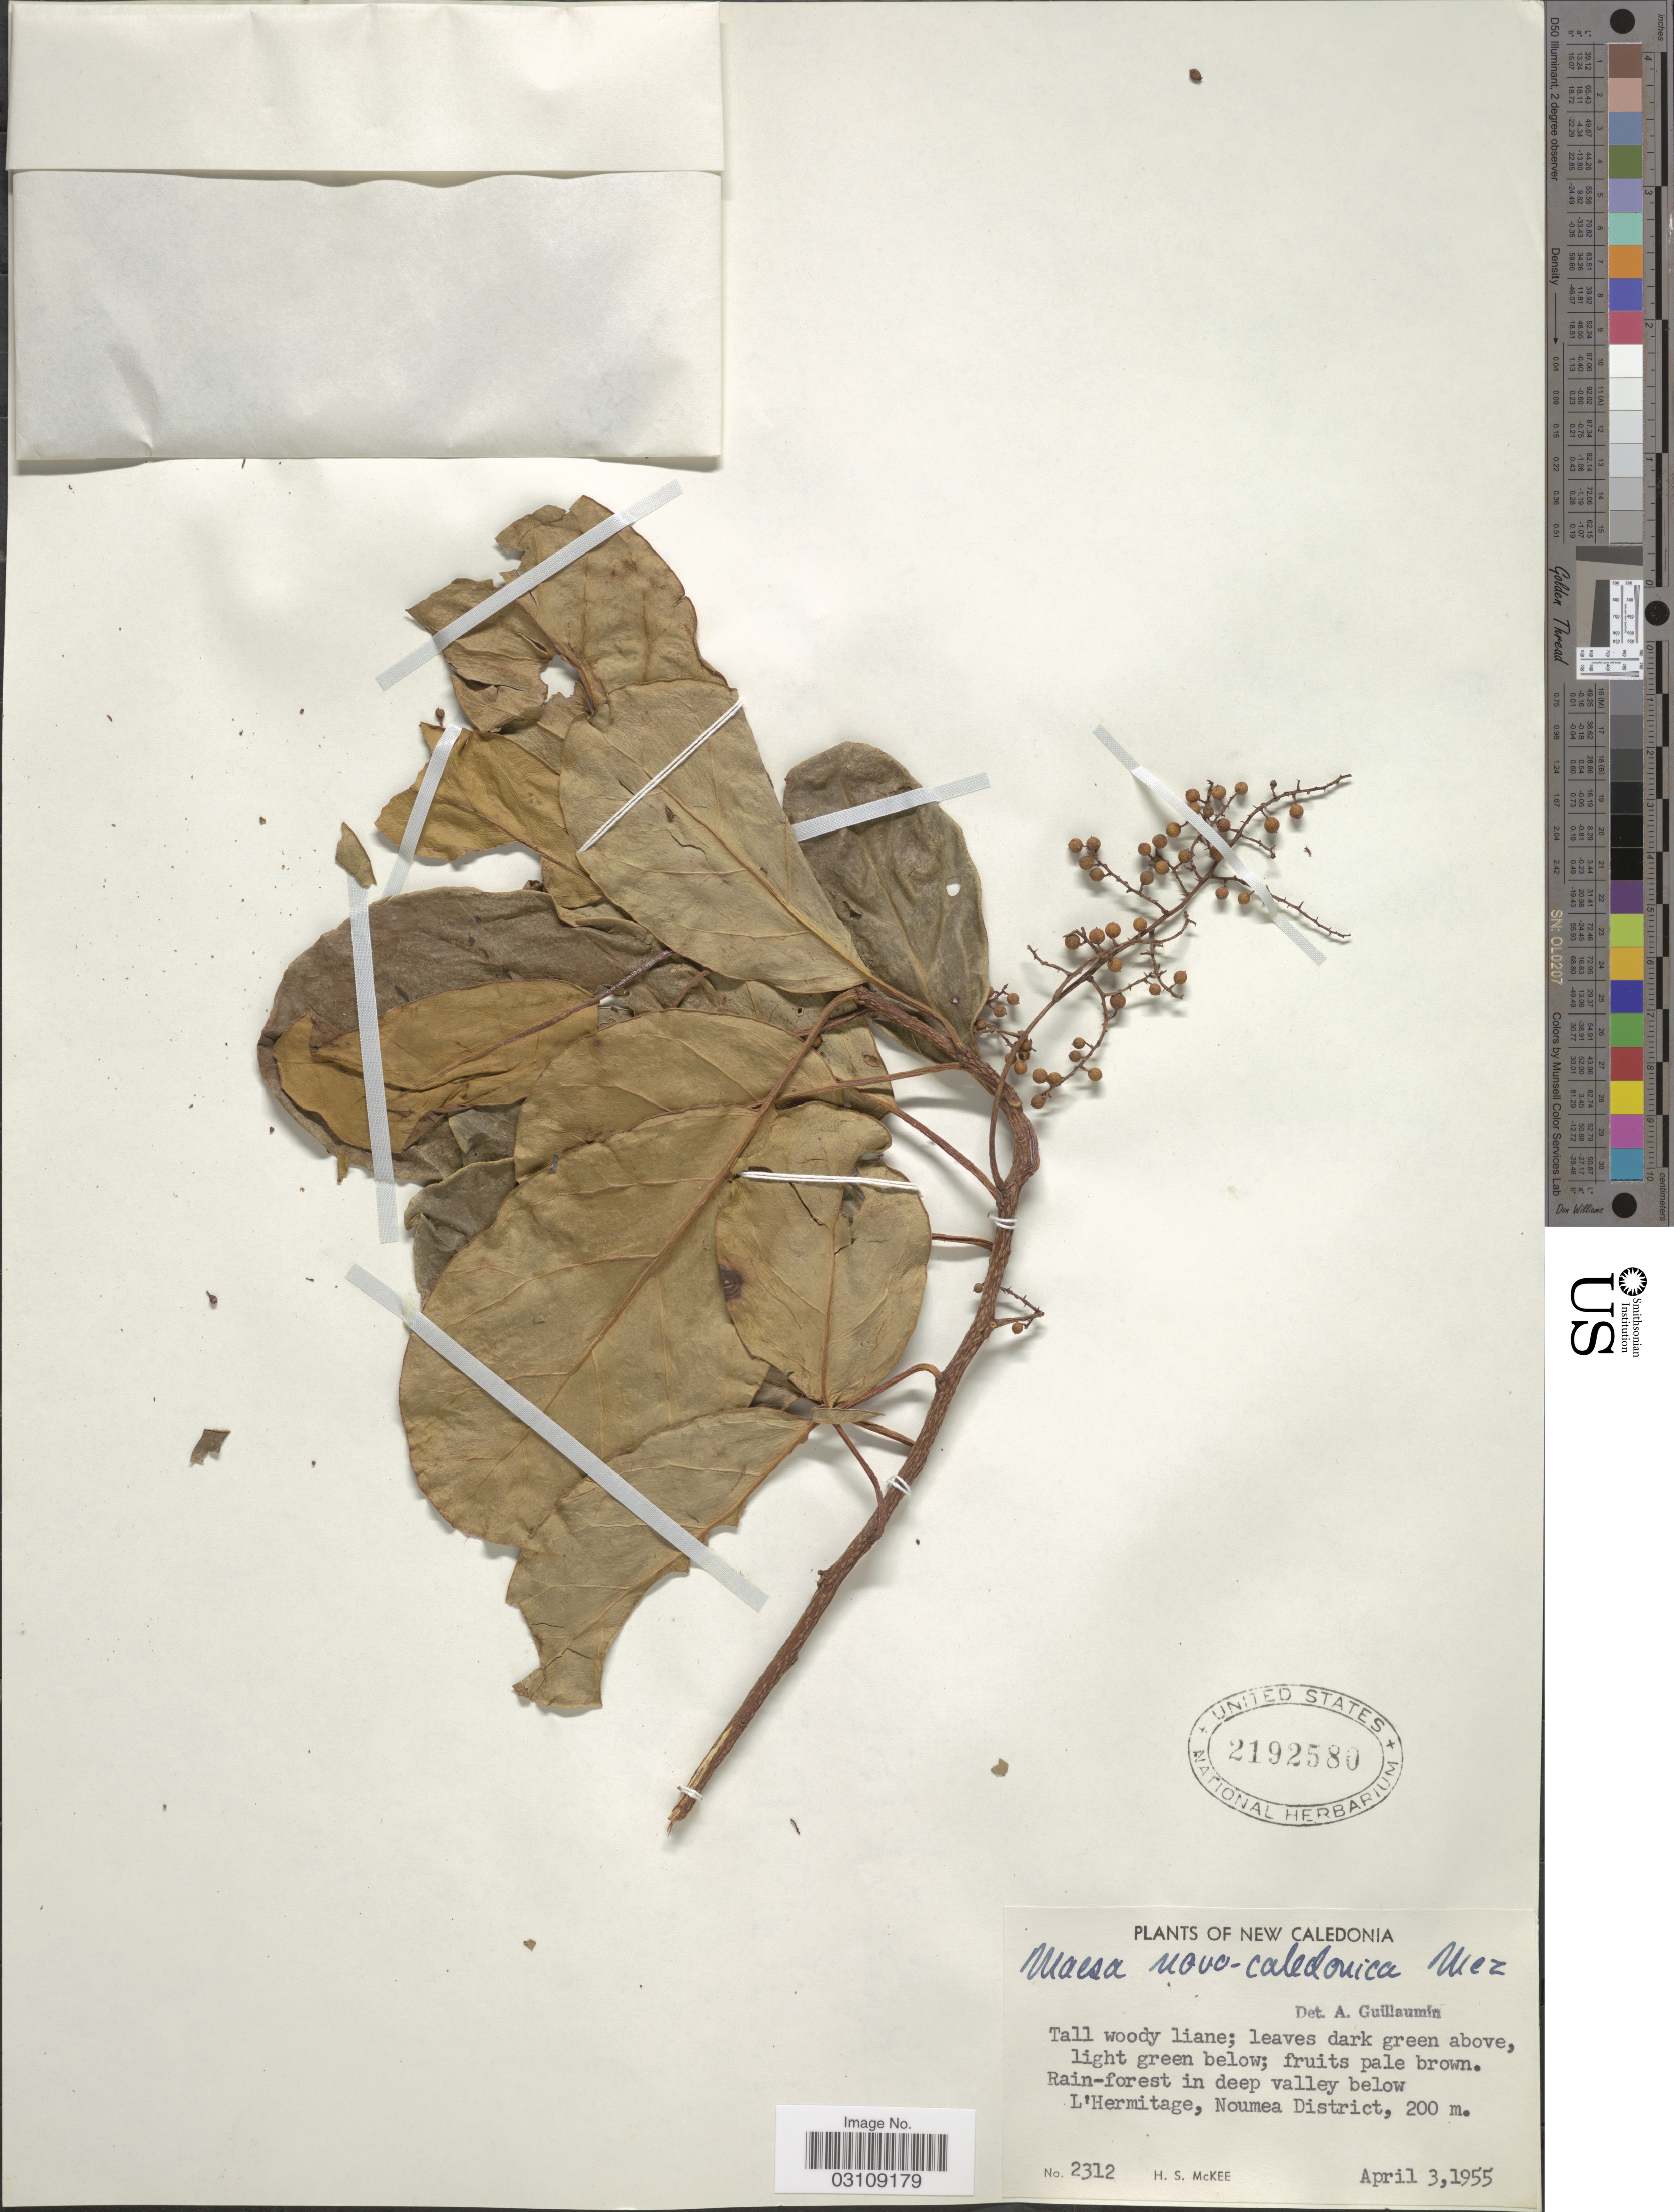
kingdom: Plantae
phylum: Tracheophyta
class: Magnoliopsida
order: Ericales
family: Primulaceae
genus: Maesa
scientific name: Maesa novocaledonica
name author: Mez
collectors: H. S. McKee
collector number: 2312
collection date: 1955-04-03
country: New Caledonia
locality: Rain-forest in deep valley below L'Hermitage, Noumea District.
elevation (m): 200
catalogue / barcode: US 2192580